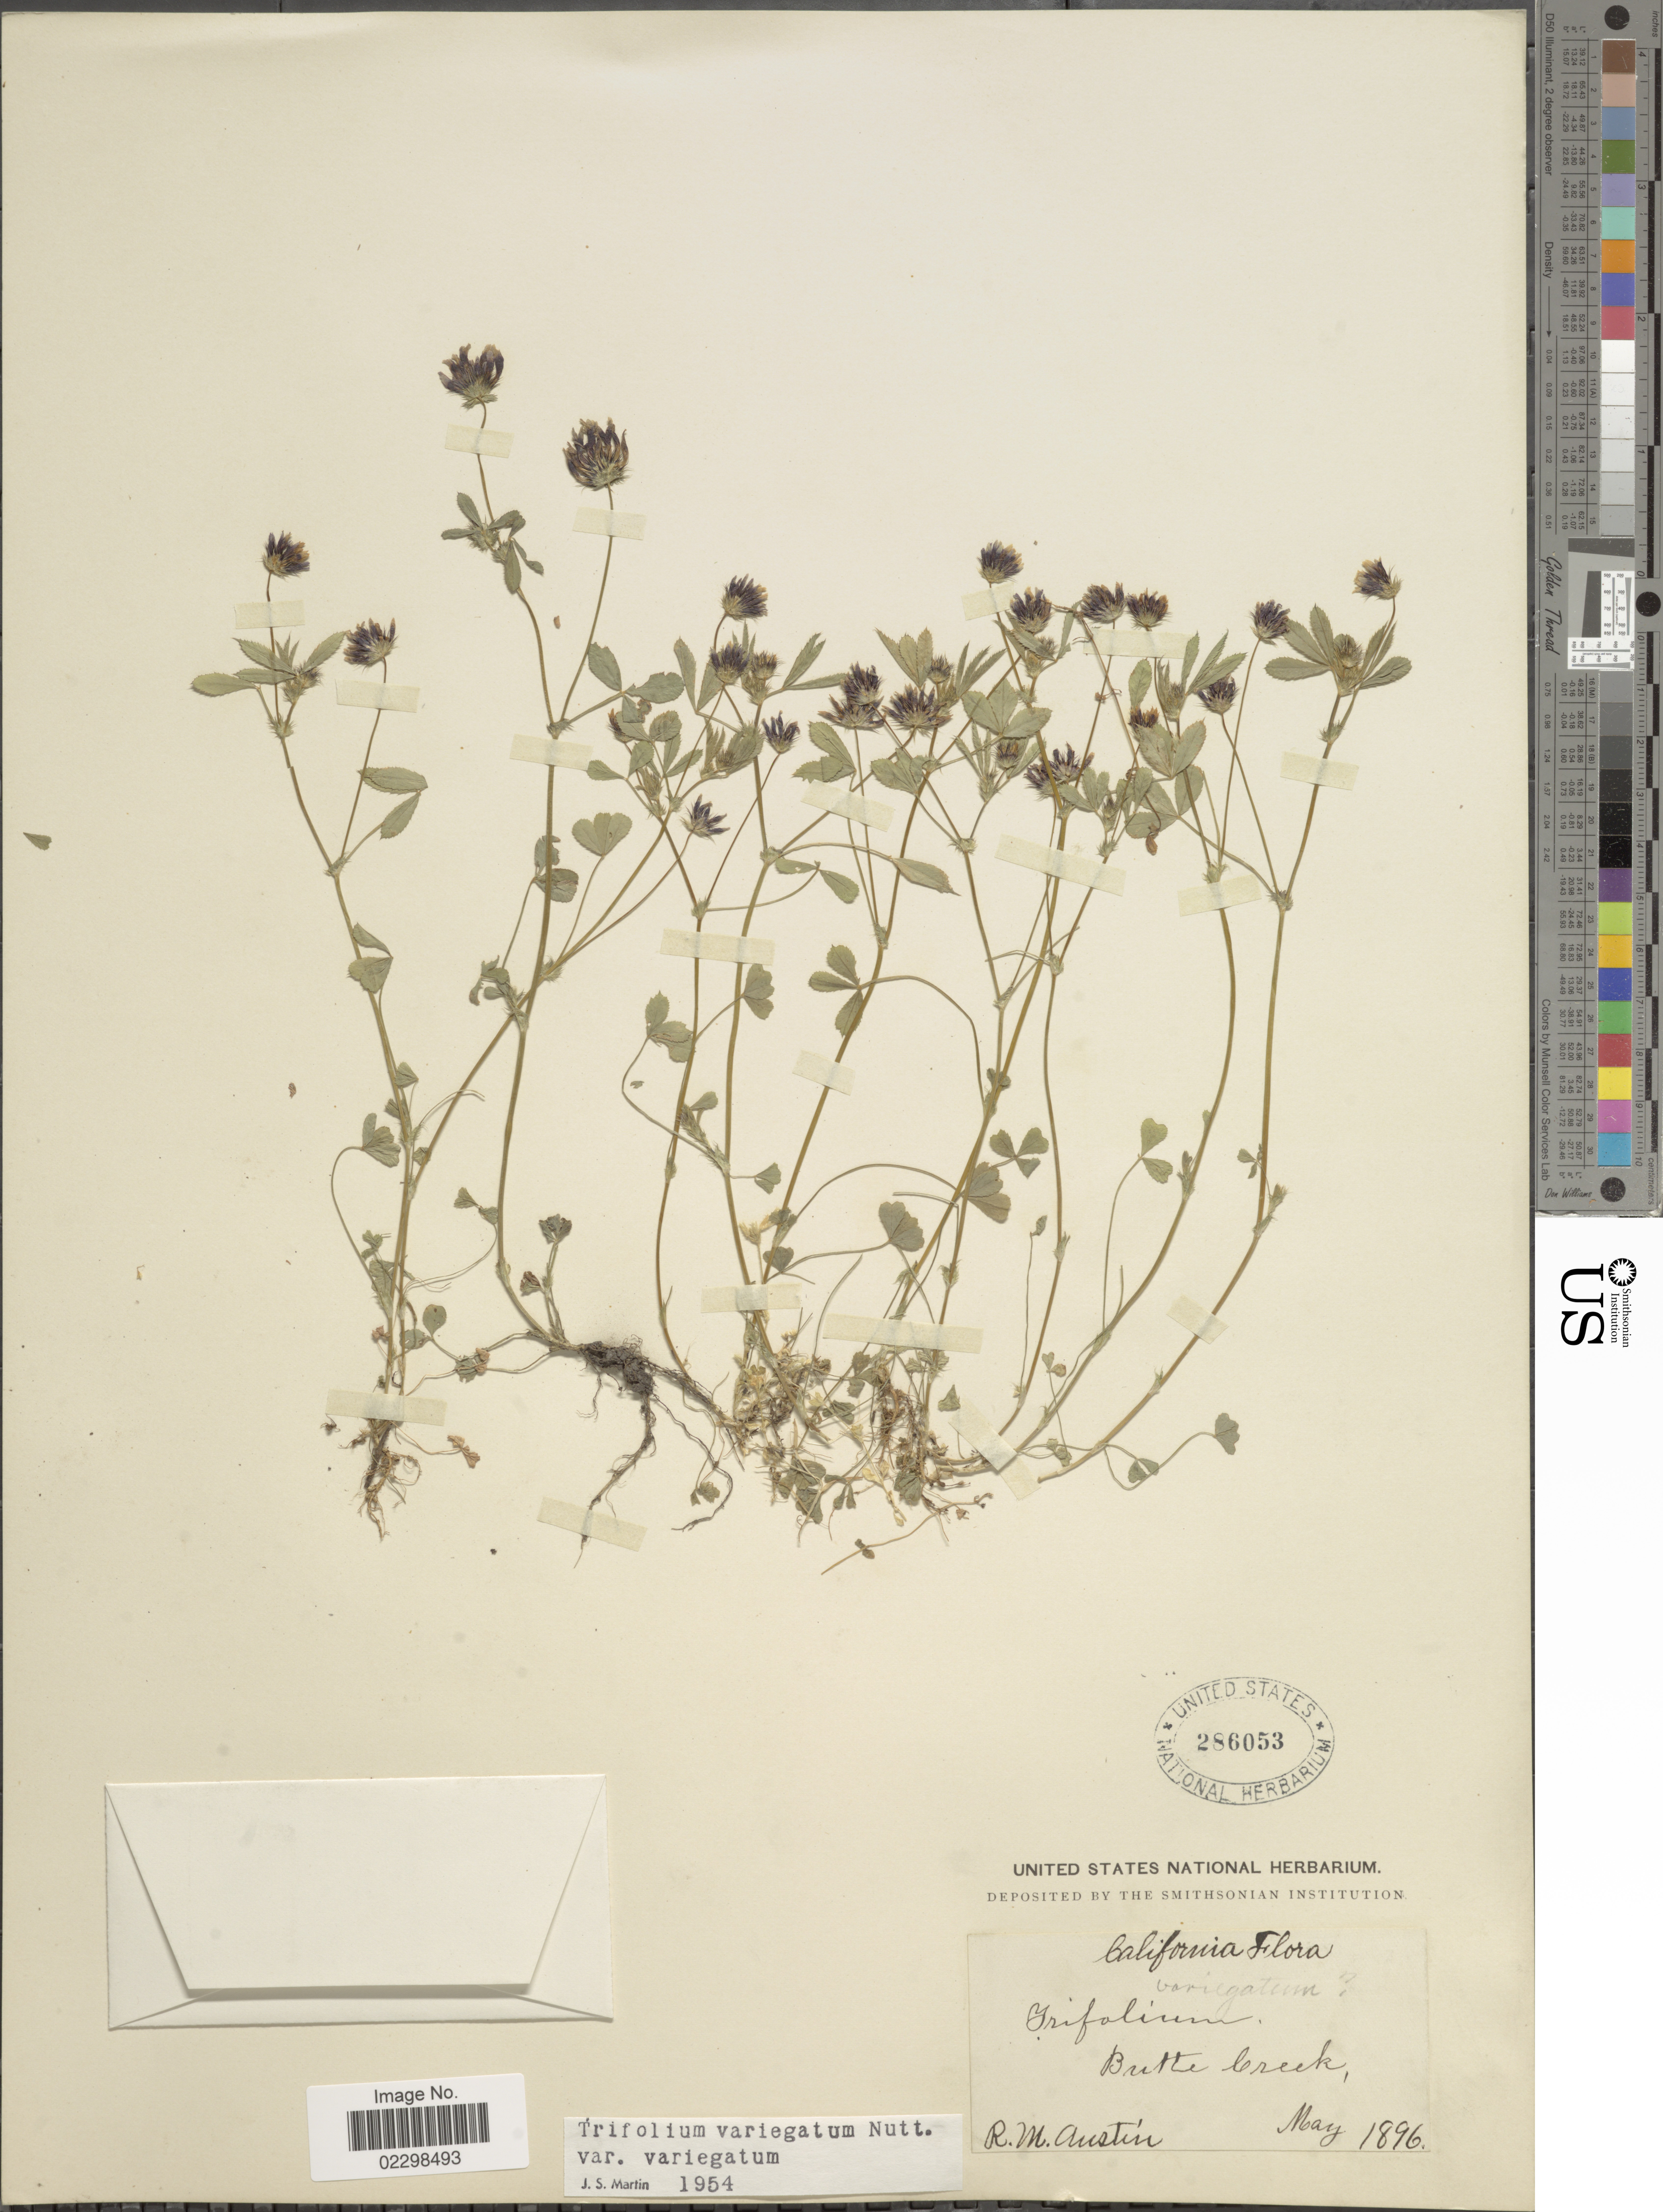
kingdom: Plantae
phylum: Tracheophyta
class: Magnoliopsida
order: Fabales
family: Fabaceae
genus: Trifolium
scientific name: Trifolium variegatum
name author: Nutt.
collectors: R. Austin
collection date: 1896-05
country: United States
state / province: California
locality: Butte Creek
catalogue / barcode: US 286053